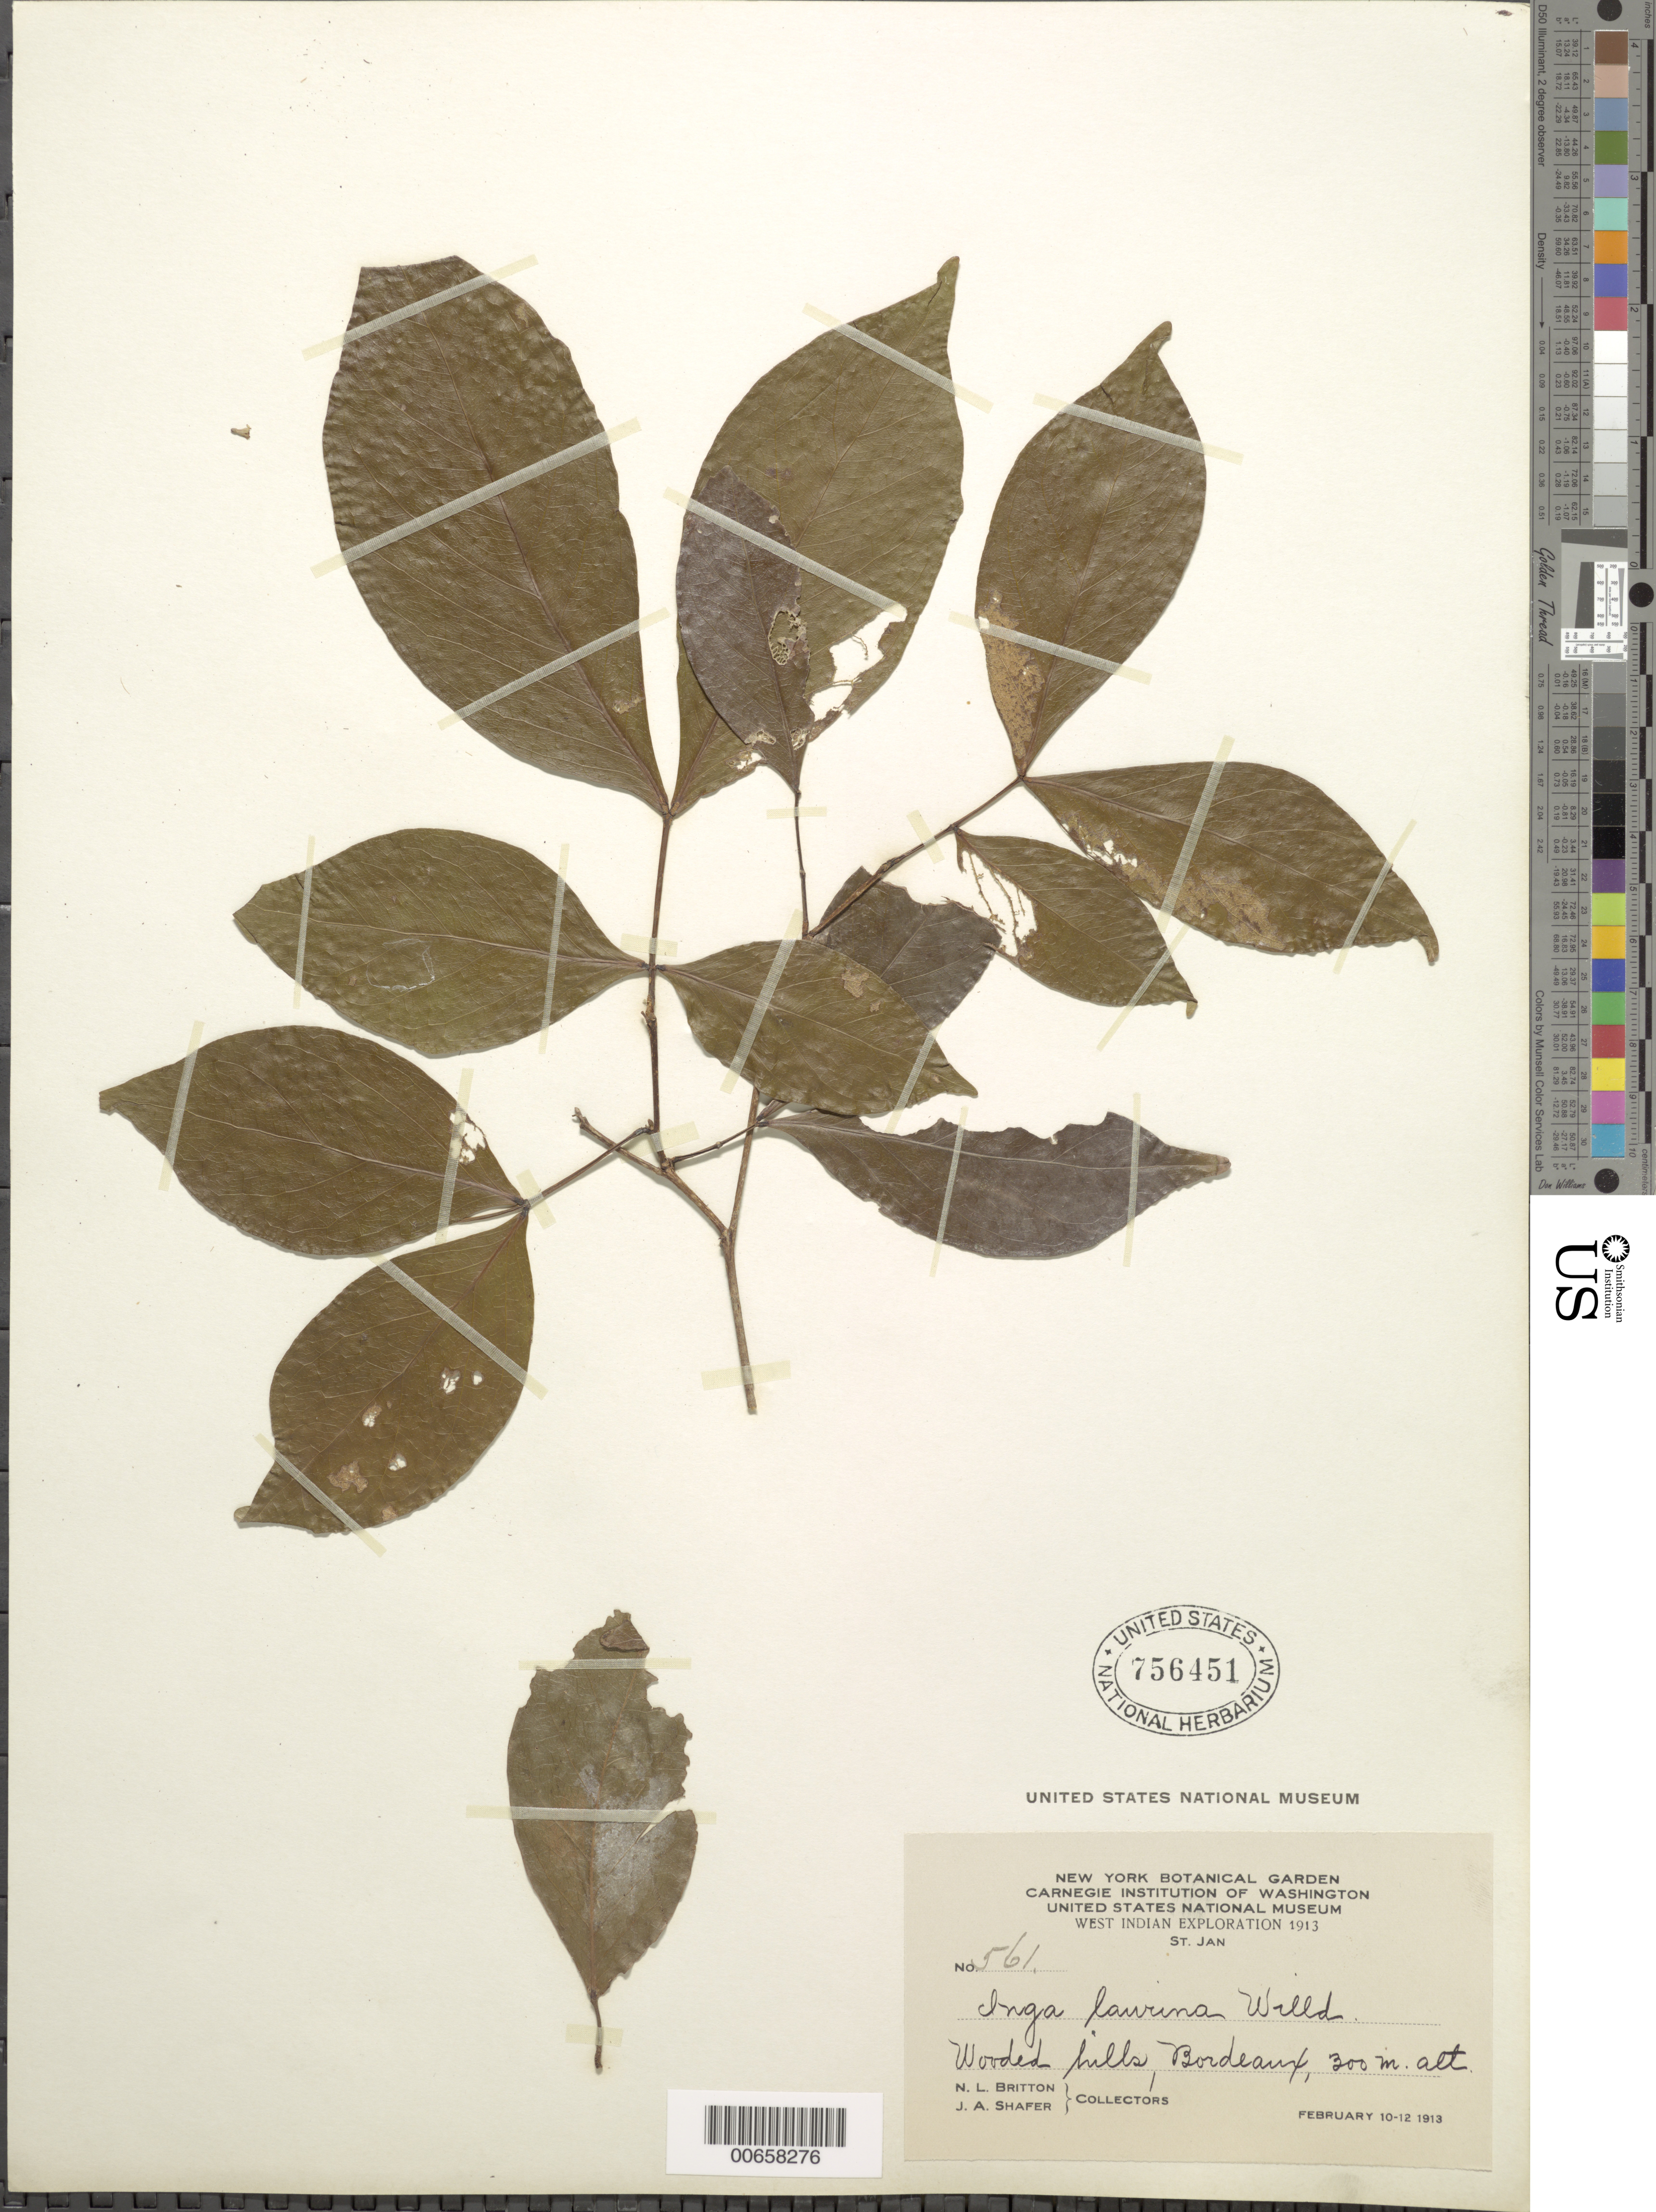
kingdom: Plantae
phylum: Tracheophyta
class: Magnoliopsida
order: Fabales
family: Fabaceae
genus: Inga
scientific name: Inga laurina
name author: (Sw.) Willd.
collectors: N. Britton & J. A. Shafer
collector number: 561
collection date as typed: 10 Feb 1913 to 12 Feb 1913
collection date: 1913-02-10/1913-02-12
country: U.S. Virgin Islands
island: St. John Island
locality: Bordeaux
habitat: Wooded hills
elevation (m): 300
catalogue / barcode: US 756451